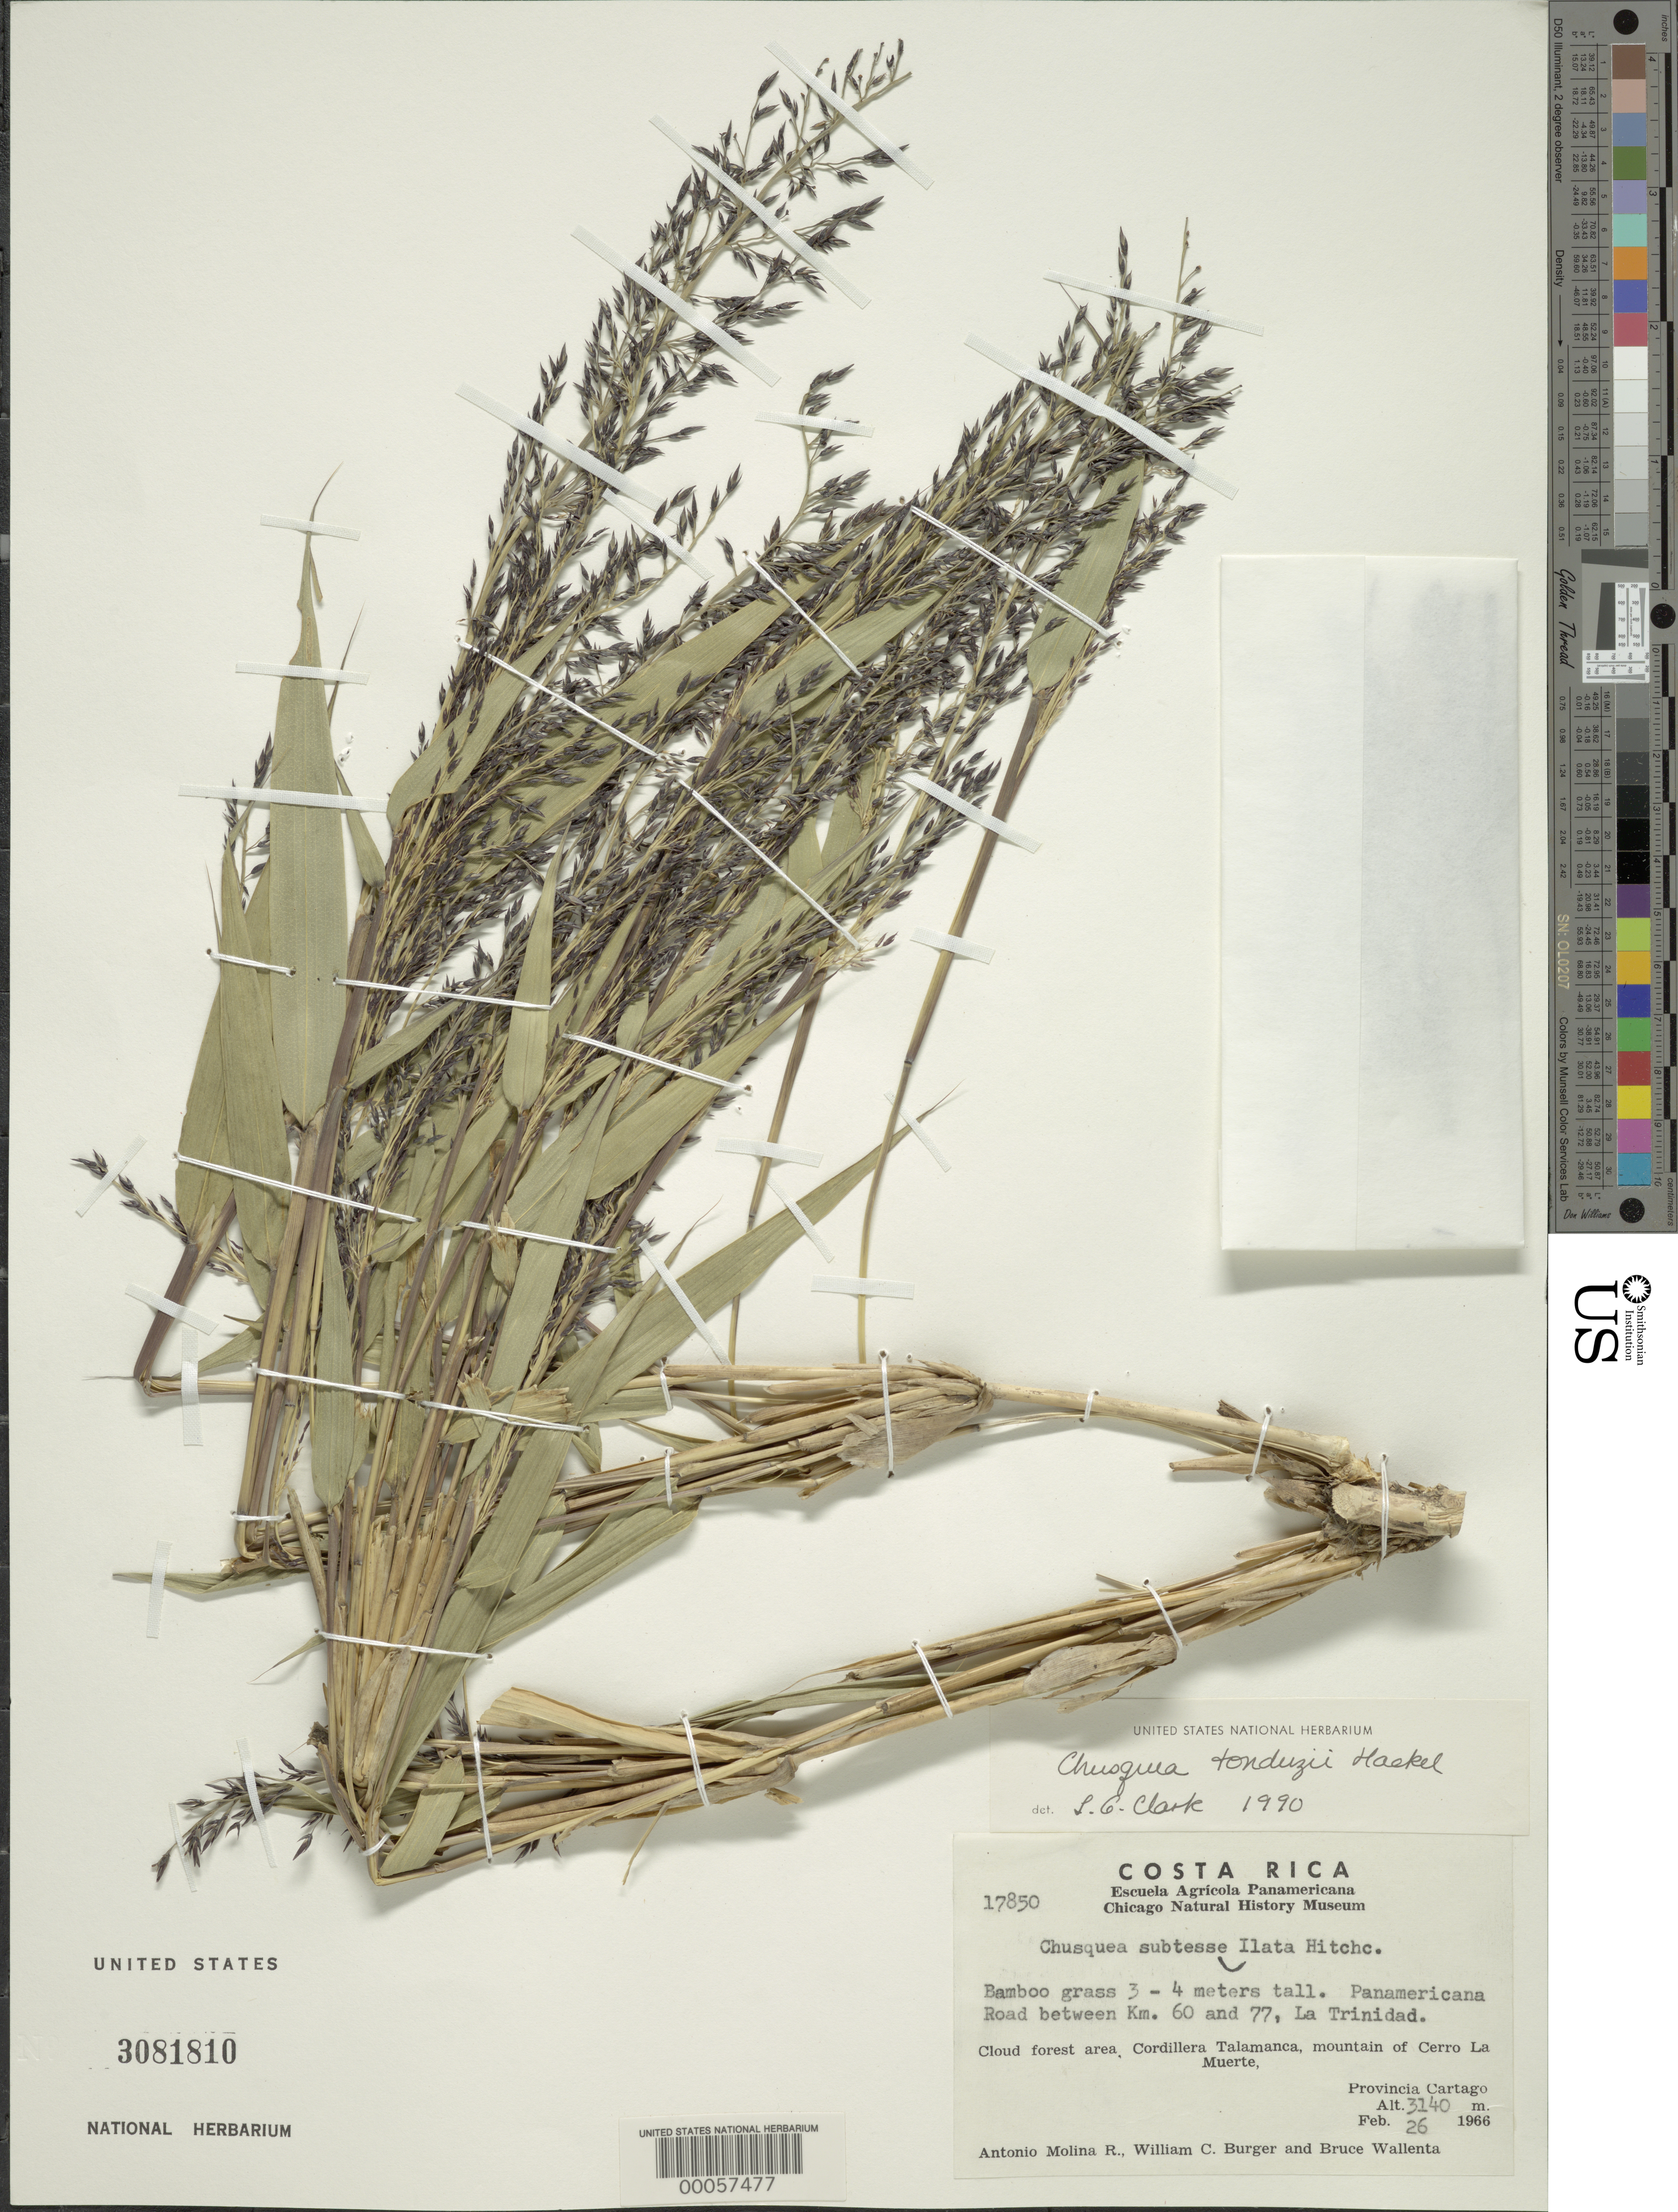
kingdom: Plantae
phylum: Tracheophyta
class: Liliopsida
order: Poales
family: Poaceae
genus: Chusquea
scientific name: Chusquea tonduzii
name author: Hack.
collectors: A. Molina R., W. Burger & B. Wallenta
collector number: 17850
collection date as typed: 26 Feb 1966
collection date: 1966-02-26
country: Costa Rica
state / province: Cartago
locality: Panamerican road between km. 60 and 77, La Trinidad. Cordillera Talamanca, mountain of Cerro la Muerte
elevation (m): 3140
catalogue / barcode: US 3081810